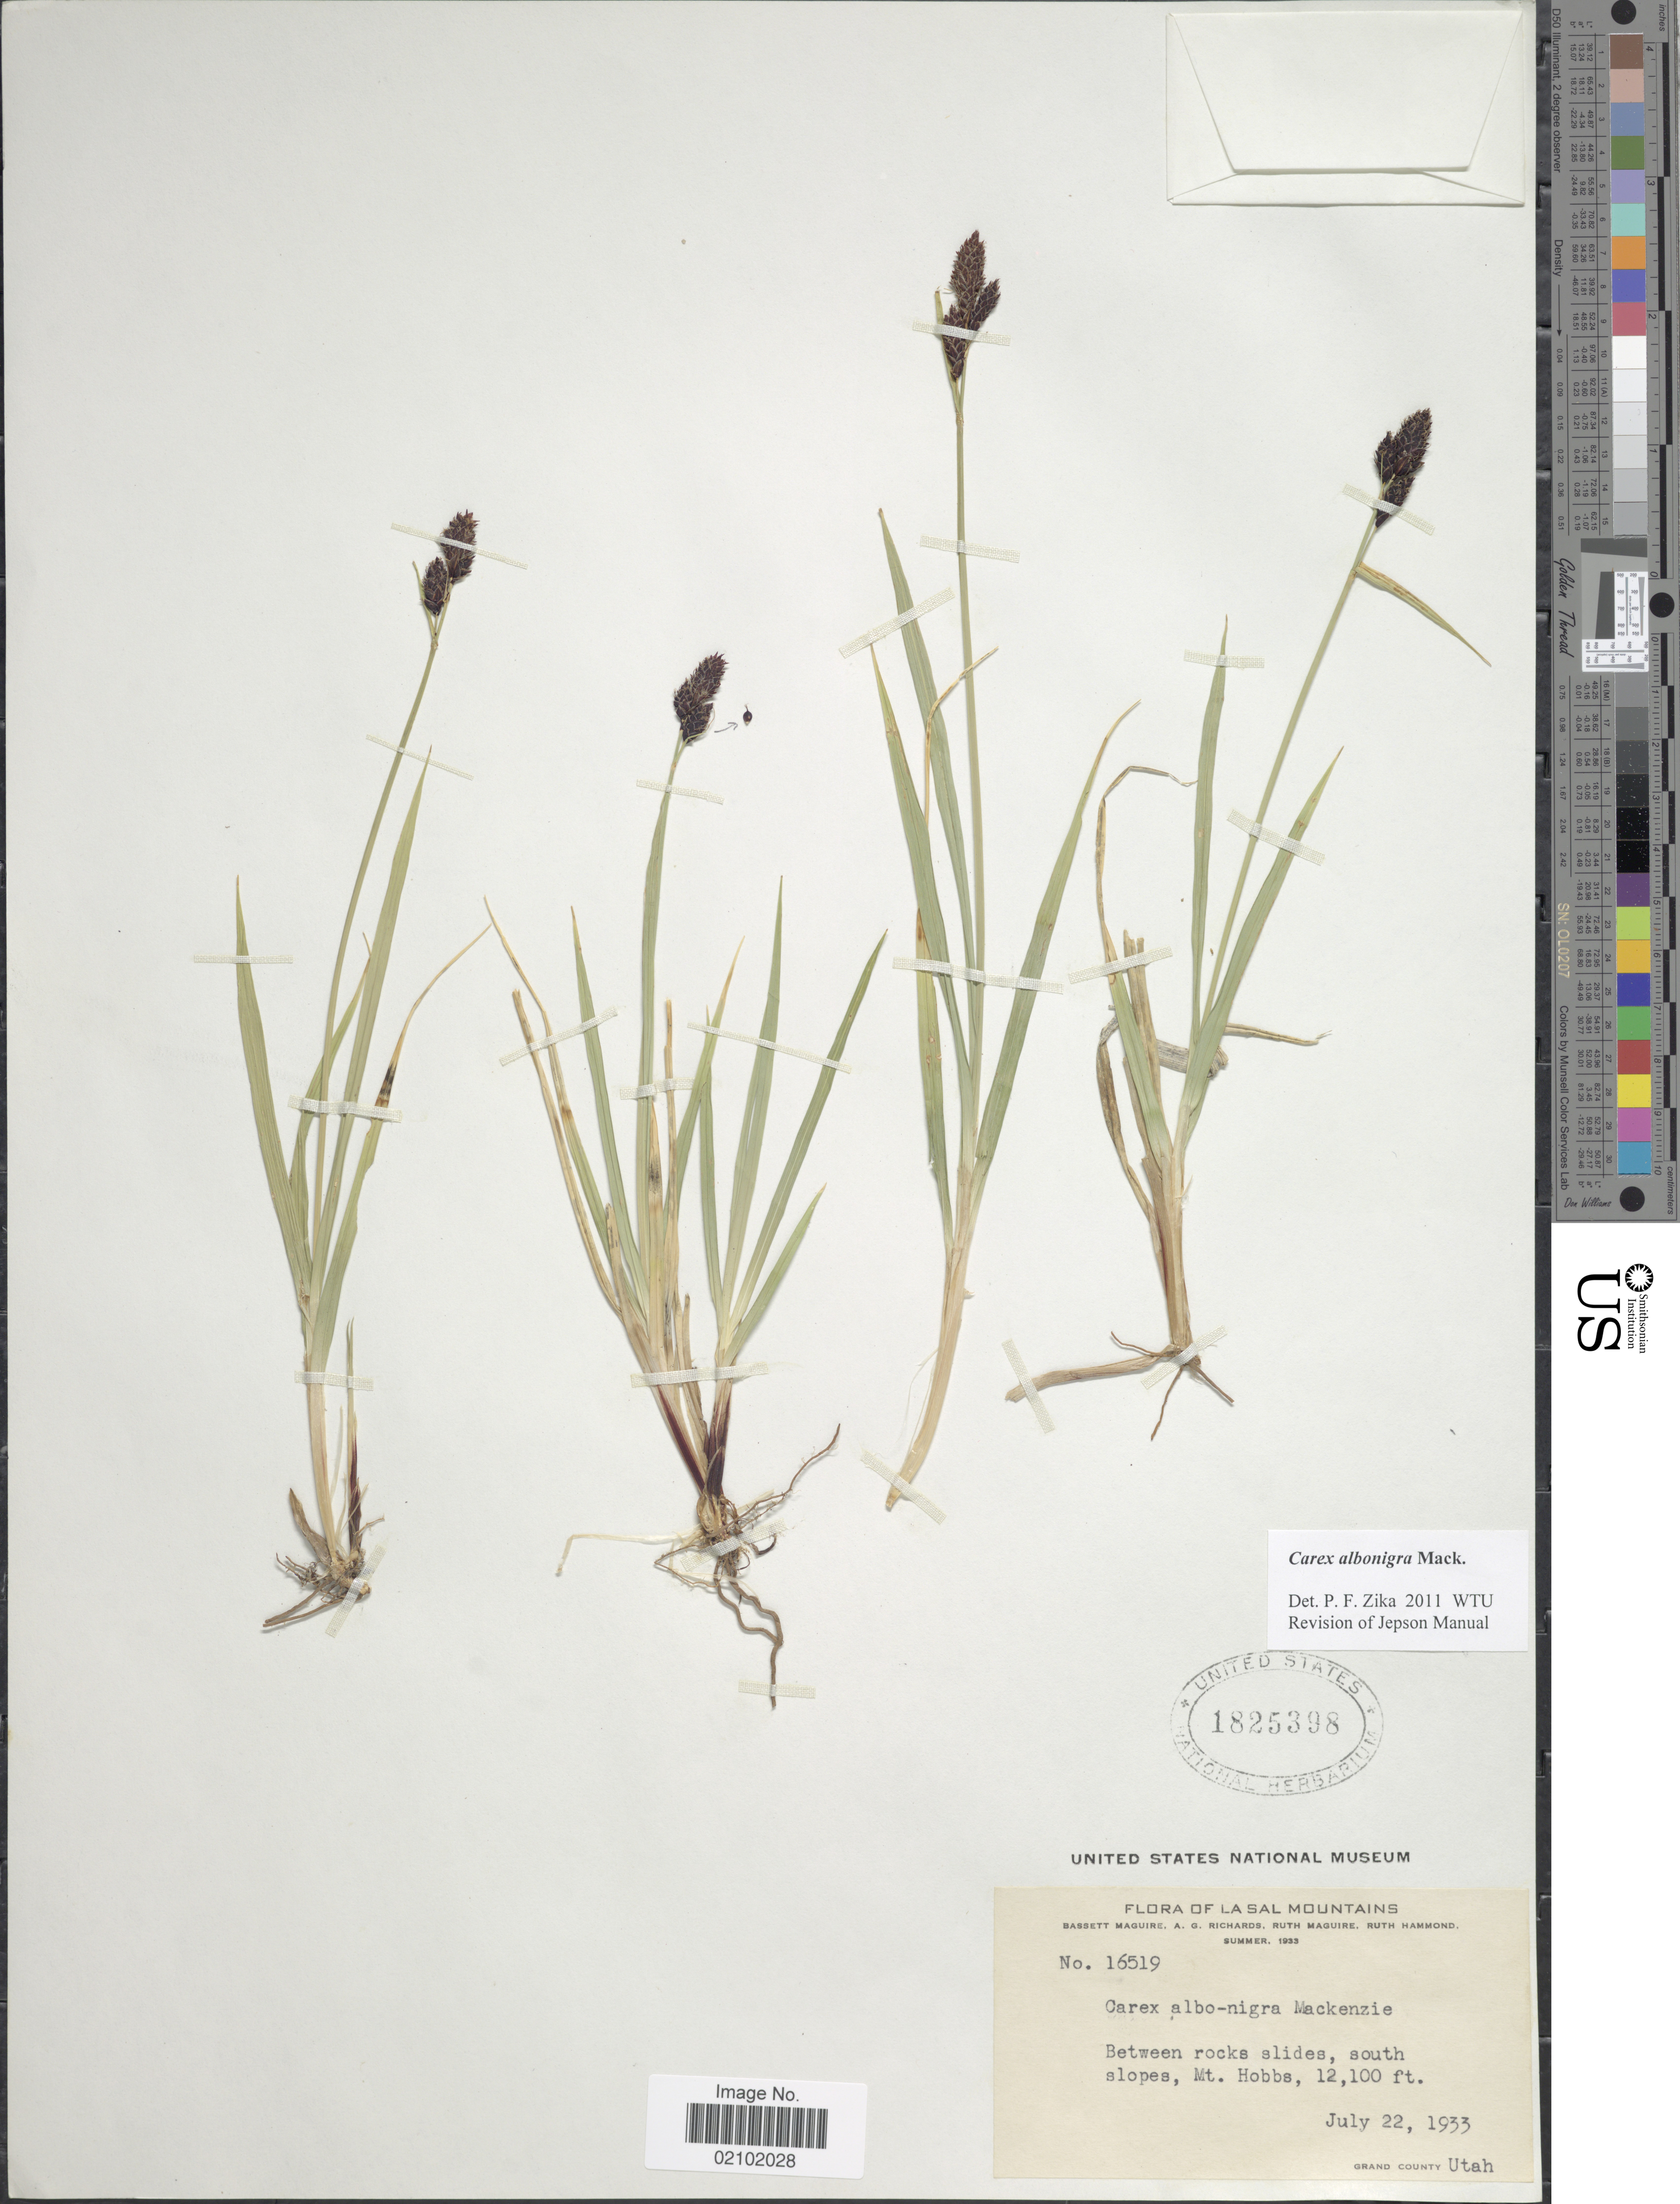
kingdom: Plantae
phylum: Tracheophyta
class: Liliopsida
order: Poales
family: Cyperaceae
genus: Carex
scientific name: Carex albonigra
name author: Mack.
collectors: B. Maguire, A. Richards, R. R. Maguire & R. Hammond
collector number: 16519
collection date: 1933-07-22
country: United States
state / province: Utah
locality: La Sal Mountains. south slopes, Mt. Hobbs. Grand County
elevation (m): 3688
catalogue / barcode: US 1825398